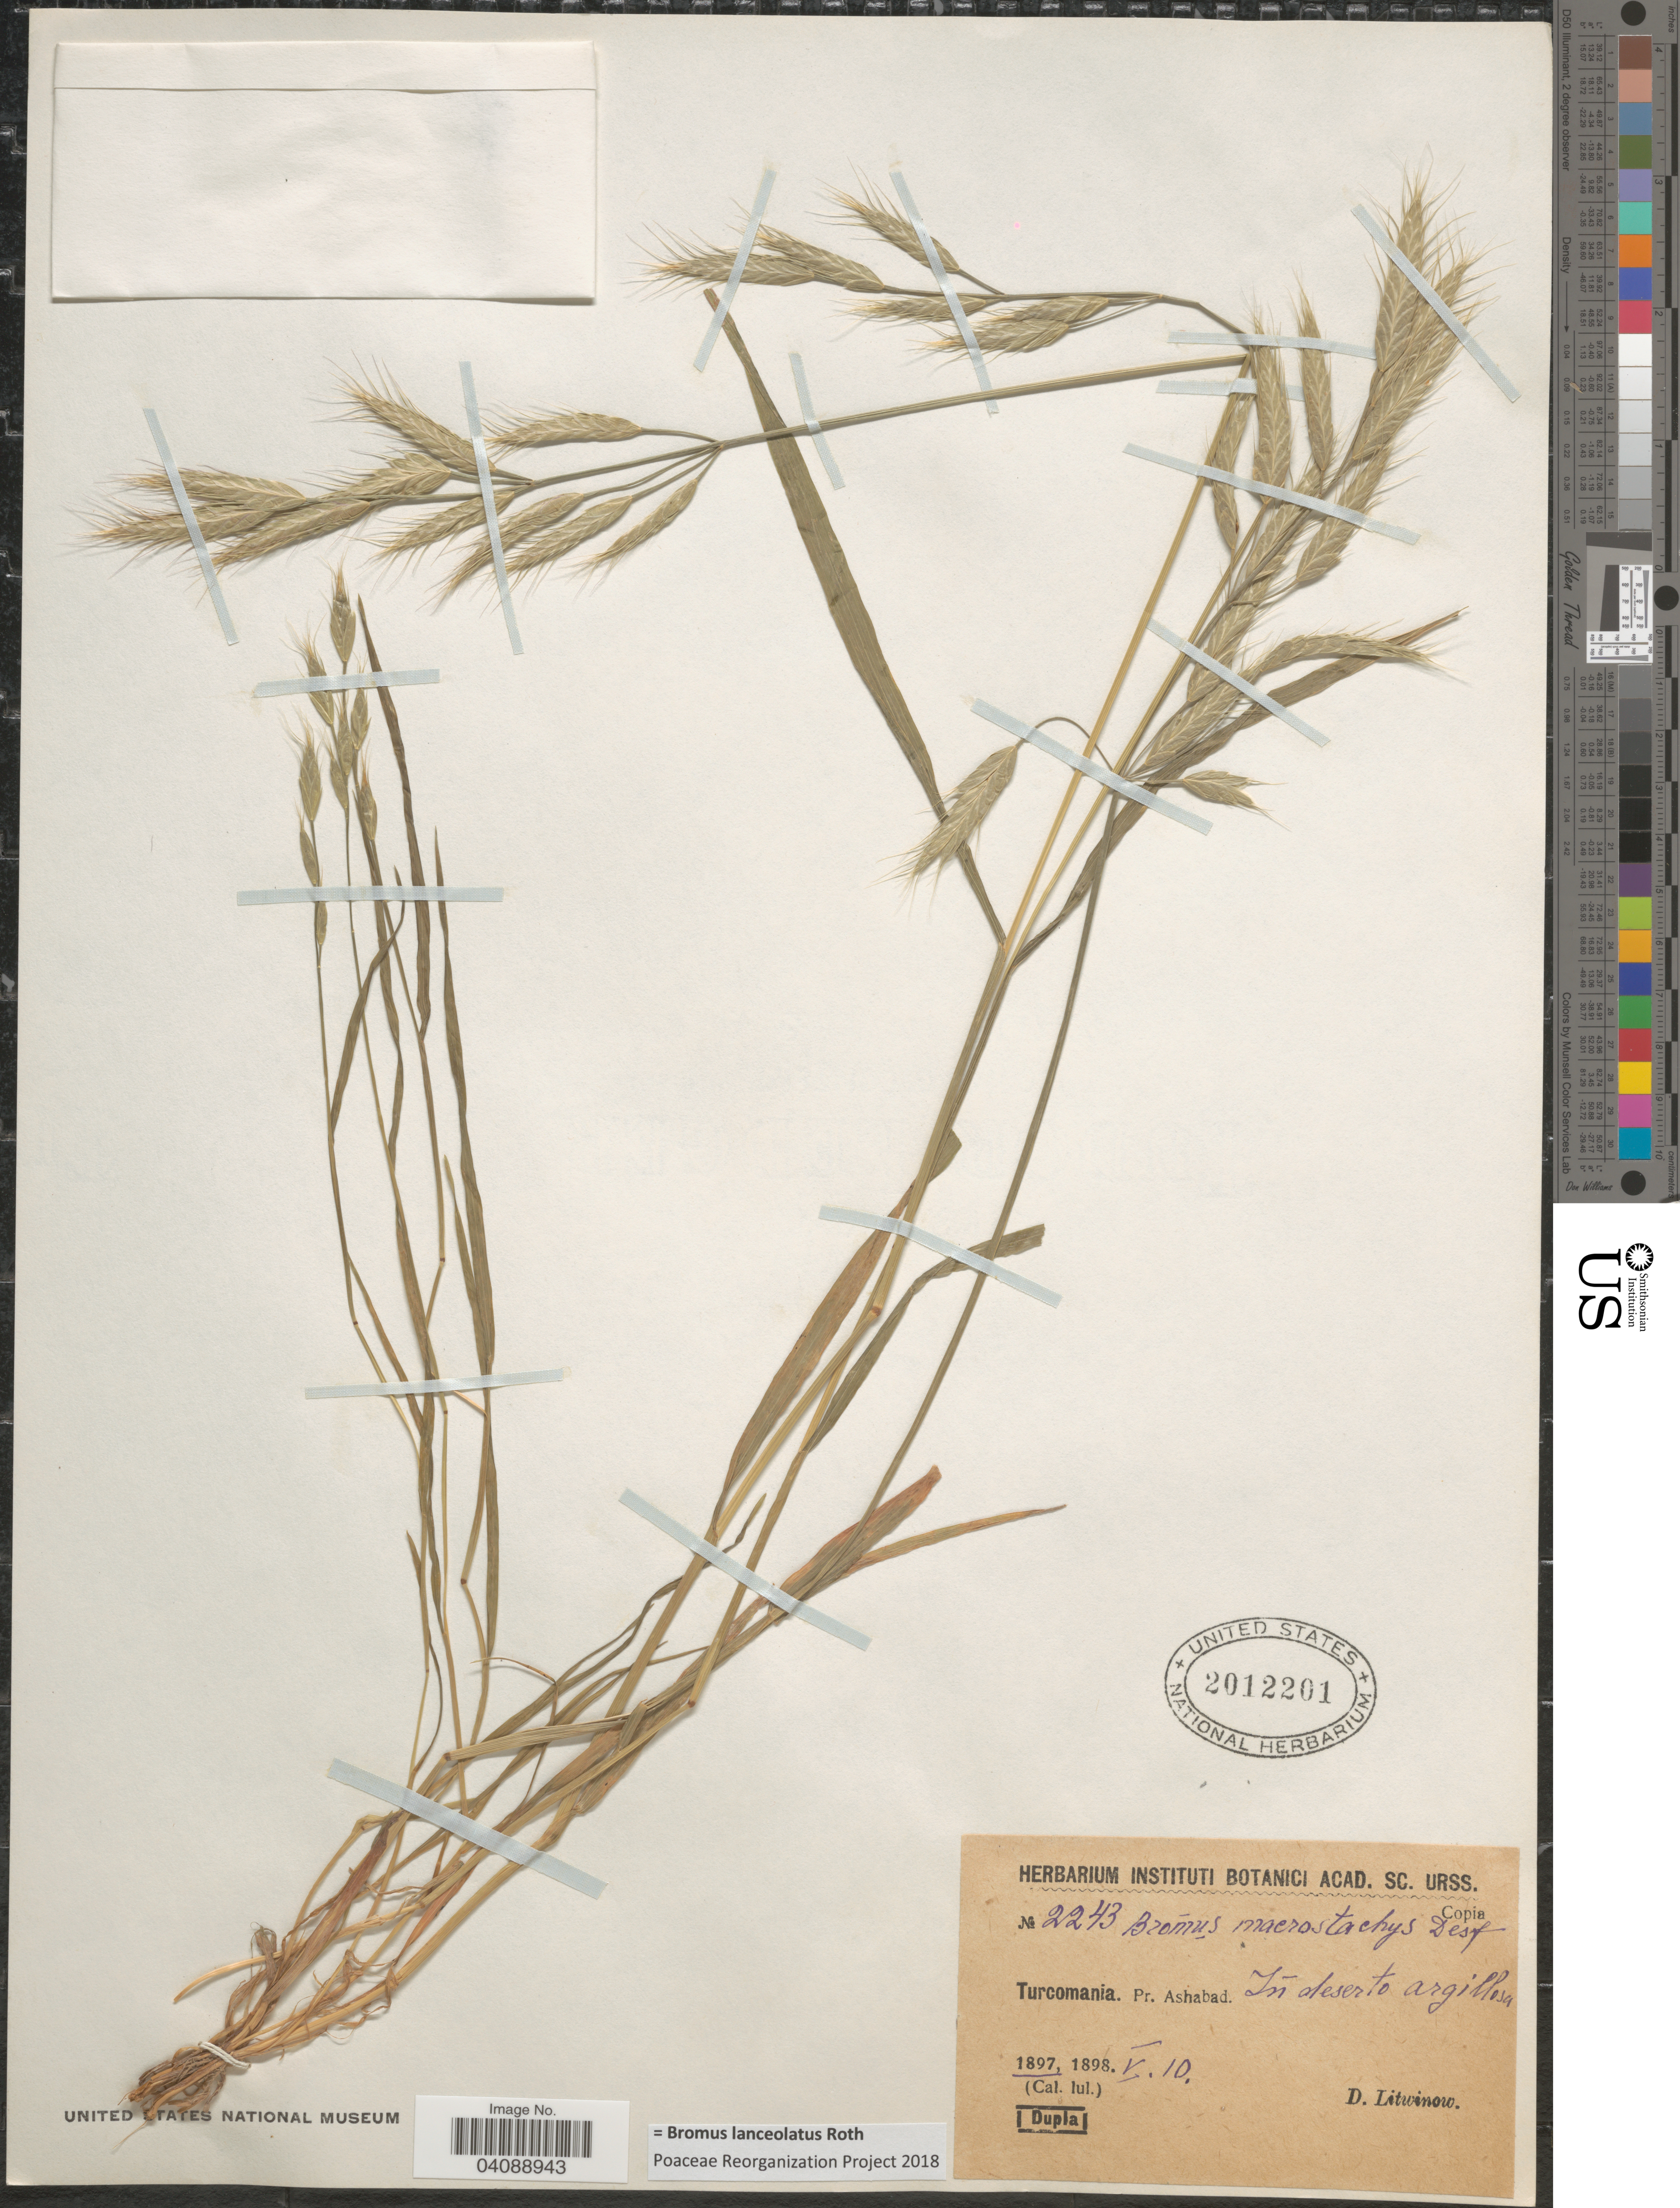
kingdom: Plantae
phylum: Tracheophyta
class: Liliopsida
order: Poales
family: Poaceae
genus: Bromus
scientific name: Bromus lanceolatus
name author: Roth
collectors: D. Litwinow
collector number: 2243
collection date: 1897-05-10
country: Turkmenistan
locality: Turcomania. Pr. Ashabad. In deserto argillosa.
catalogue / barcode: US 2012201